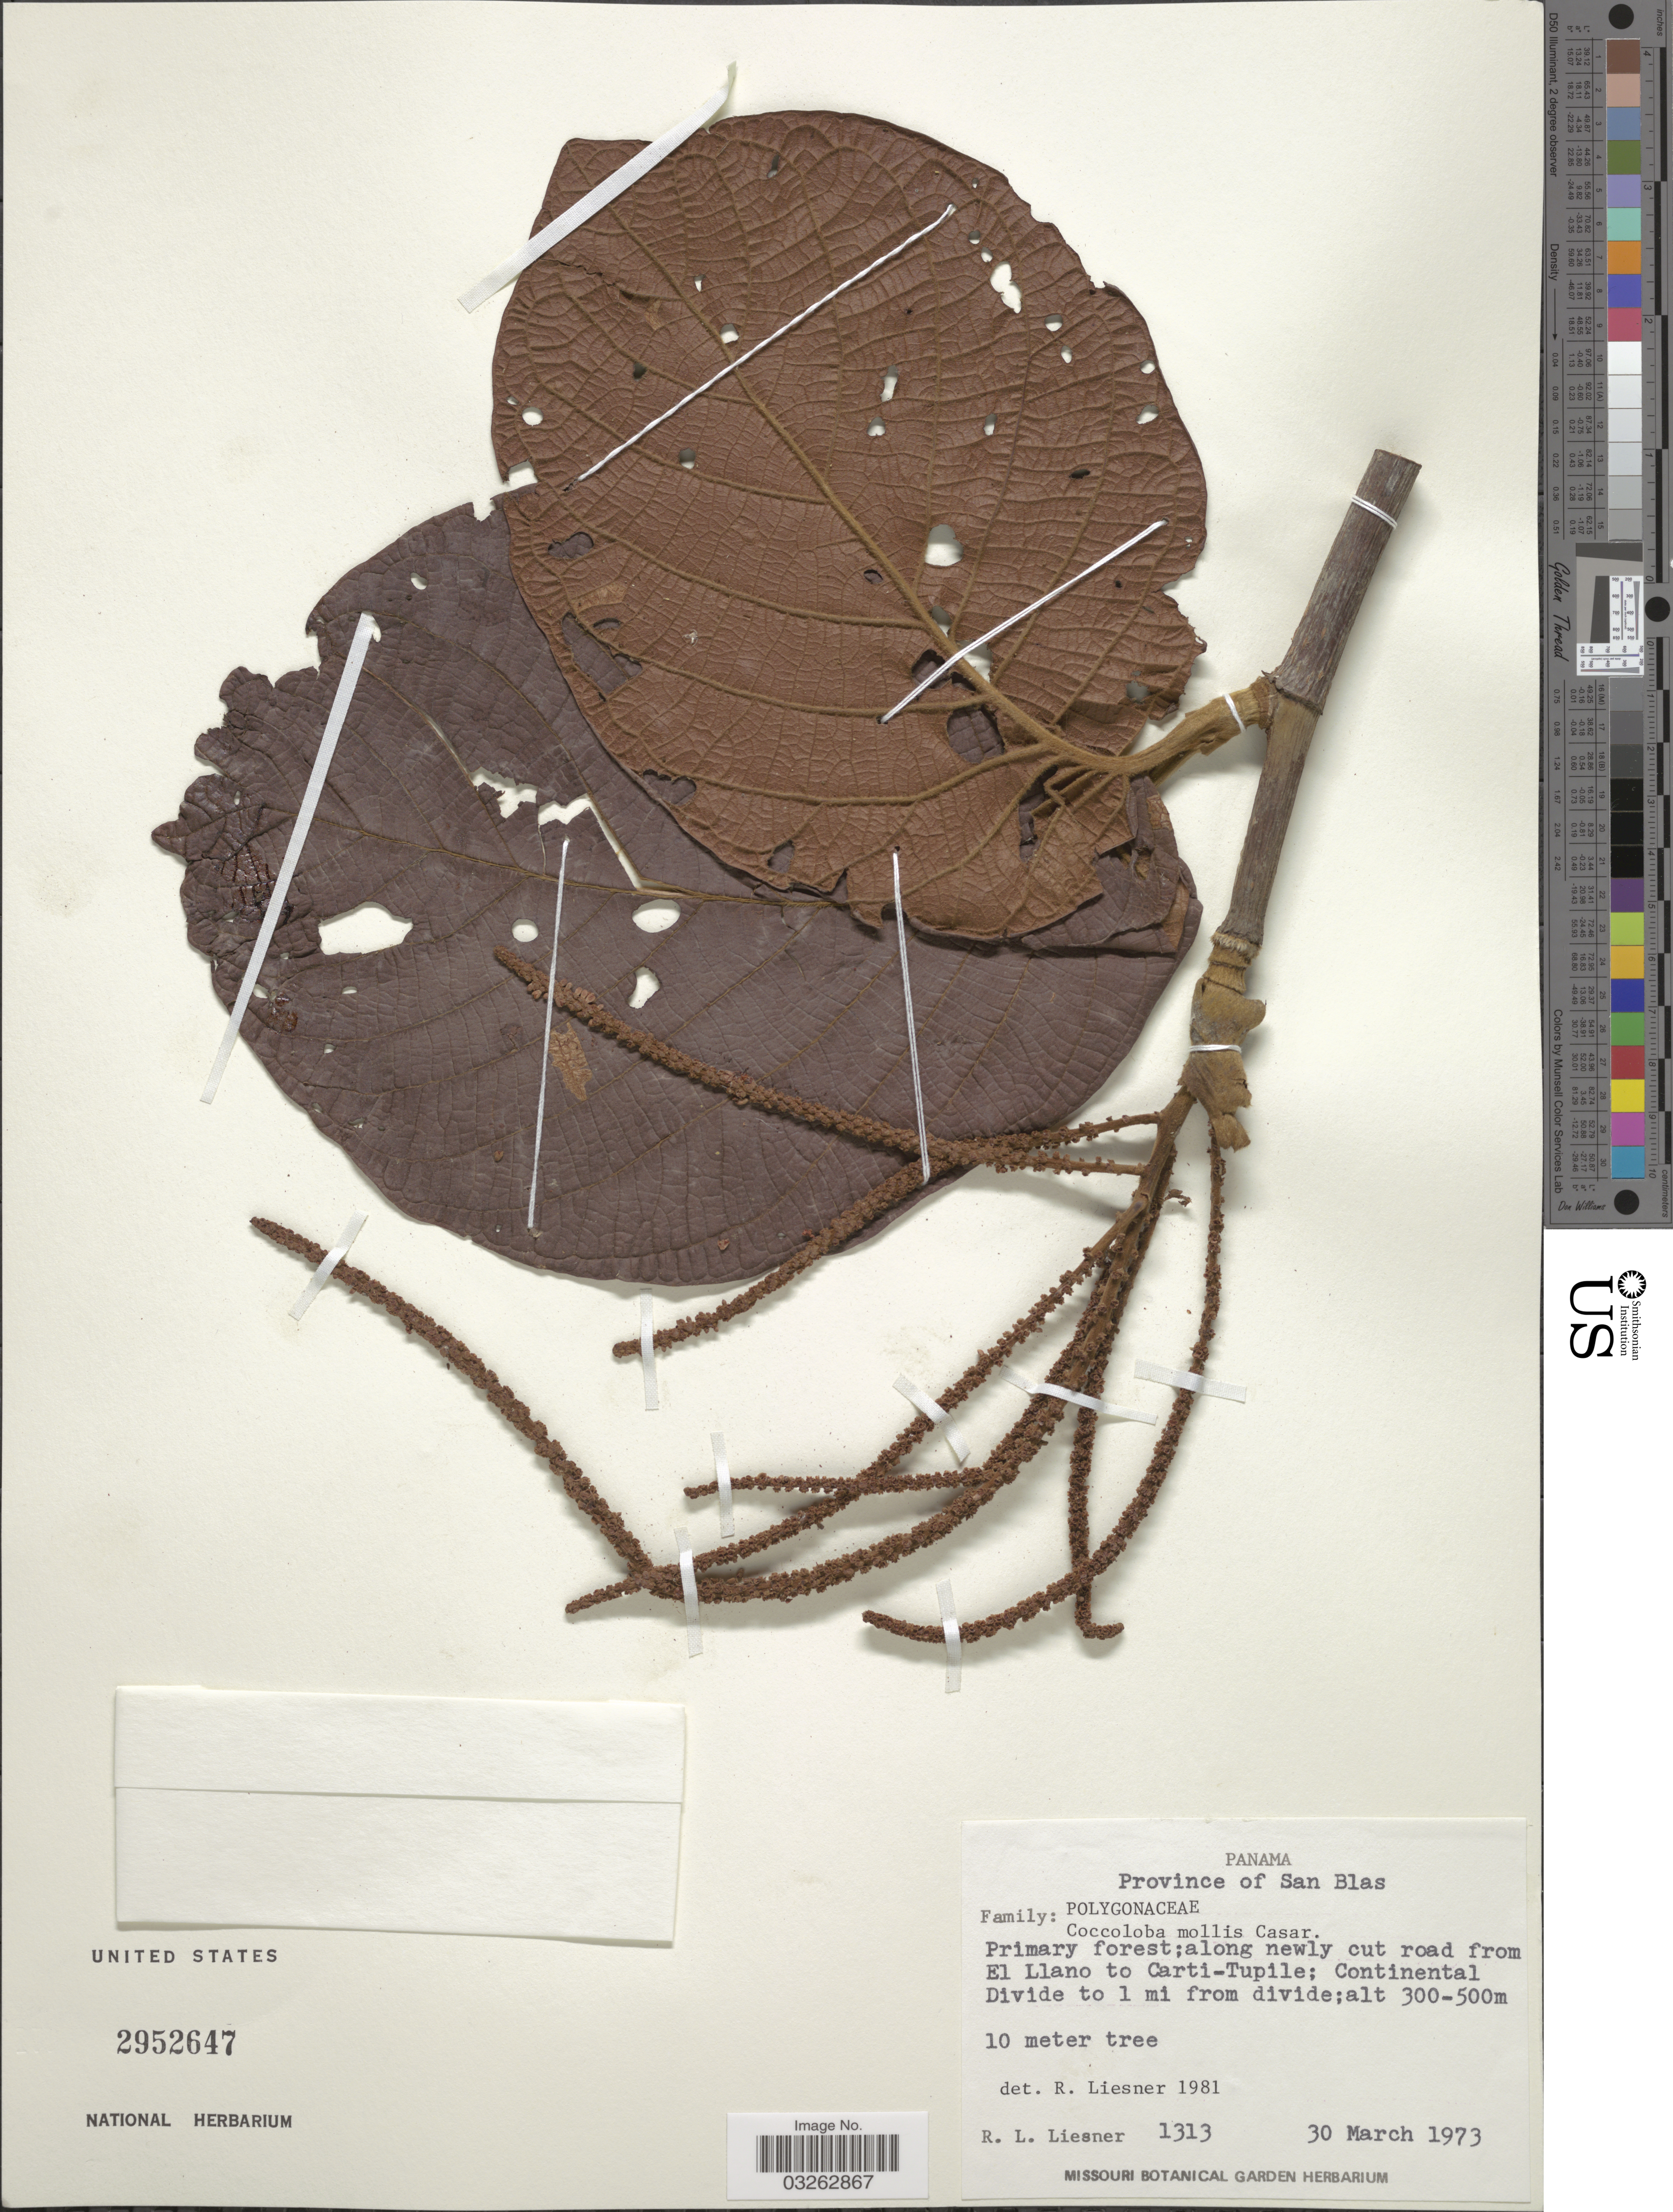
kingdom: Plantae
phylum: Tracheophyta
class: Magnoliopsida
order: Caryophyllales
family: Polygonaceae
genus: Coccoloba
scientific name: Coccoloba mollis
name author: Casar.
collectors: R. L. Liesner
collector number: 1313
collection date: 1973-03-30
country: Panama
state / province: Kuna Yala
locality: Province of San Blas. Primary forest; along newly cut road from El Llano to Carti-Tupile; Continental Divide.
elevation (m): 300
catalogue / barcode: US 2952647